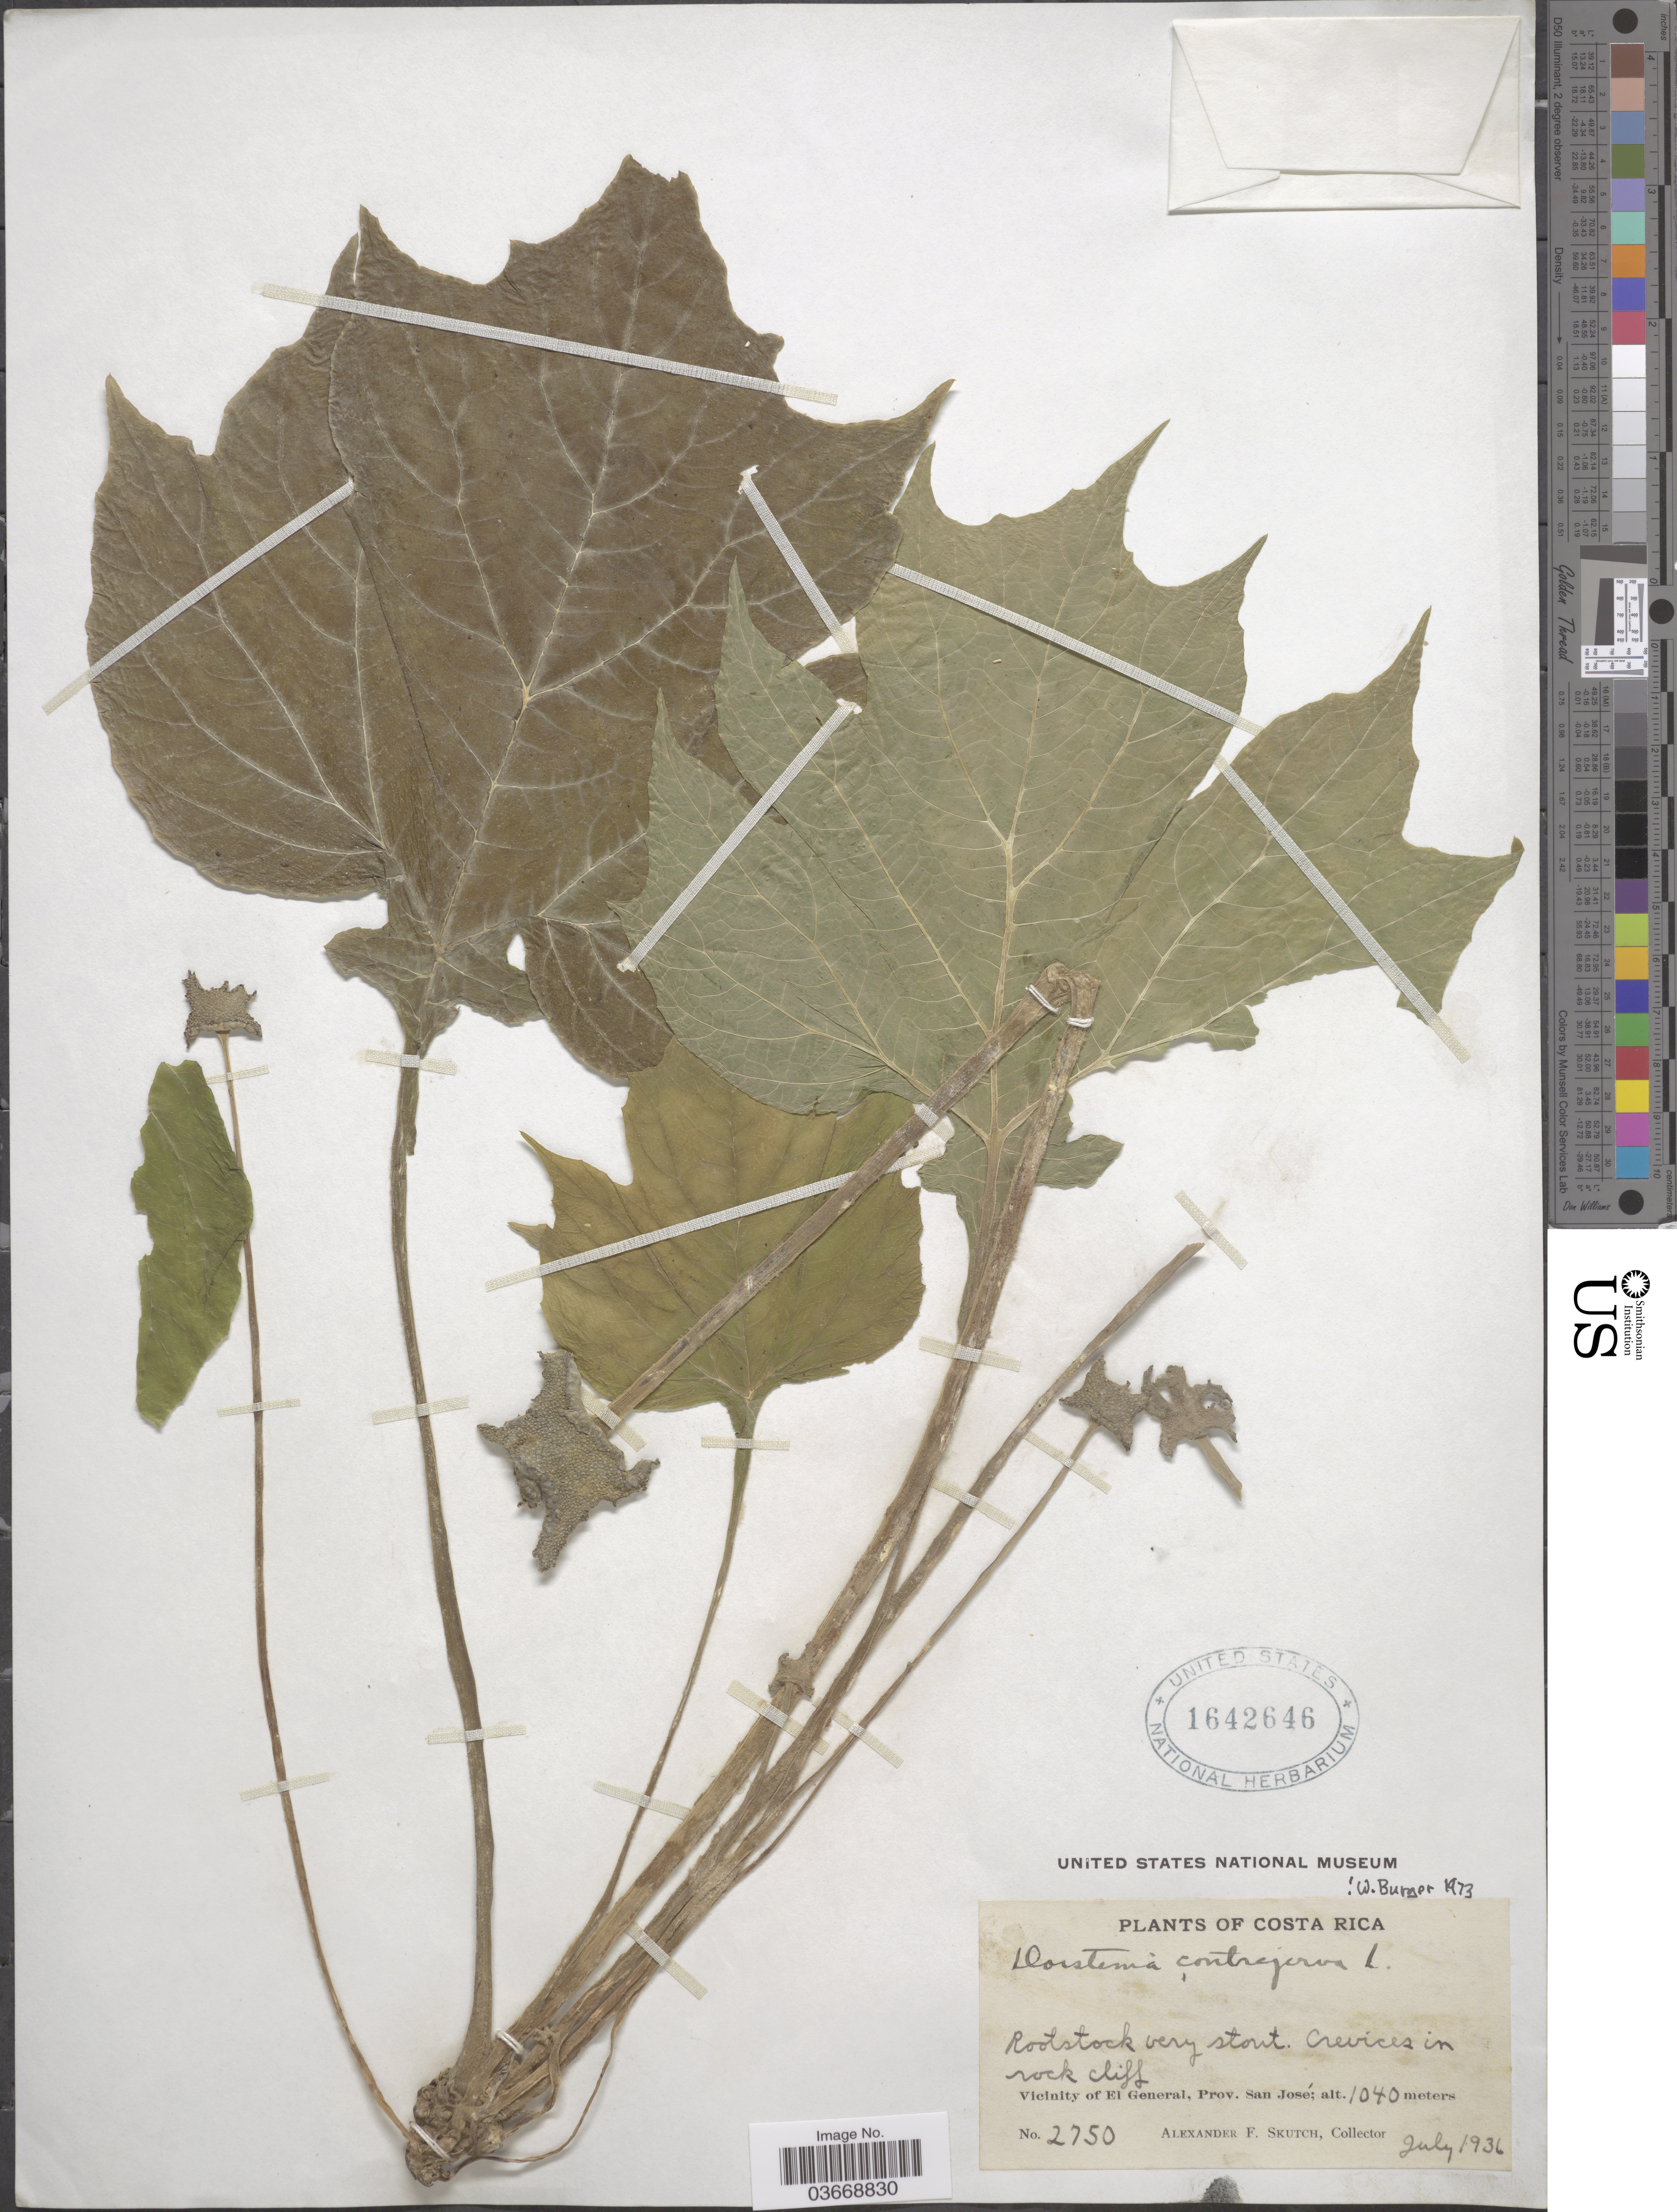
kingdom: Plantae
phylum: Tracheophyta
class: Magnoliopsida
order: Rosales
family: Moraceae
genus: Dorstenia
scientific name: Dorstenia contrajerva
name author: L.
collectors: A. F. Skutch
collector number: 2750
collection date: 1936-07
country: Costa Rica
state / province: San José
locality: Vicinity of El General.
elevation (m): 1040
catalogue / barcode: US 1642646